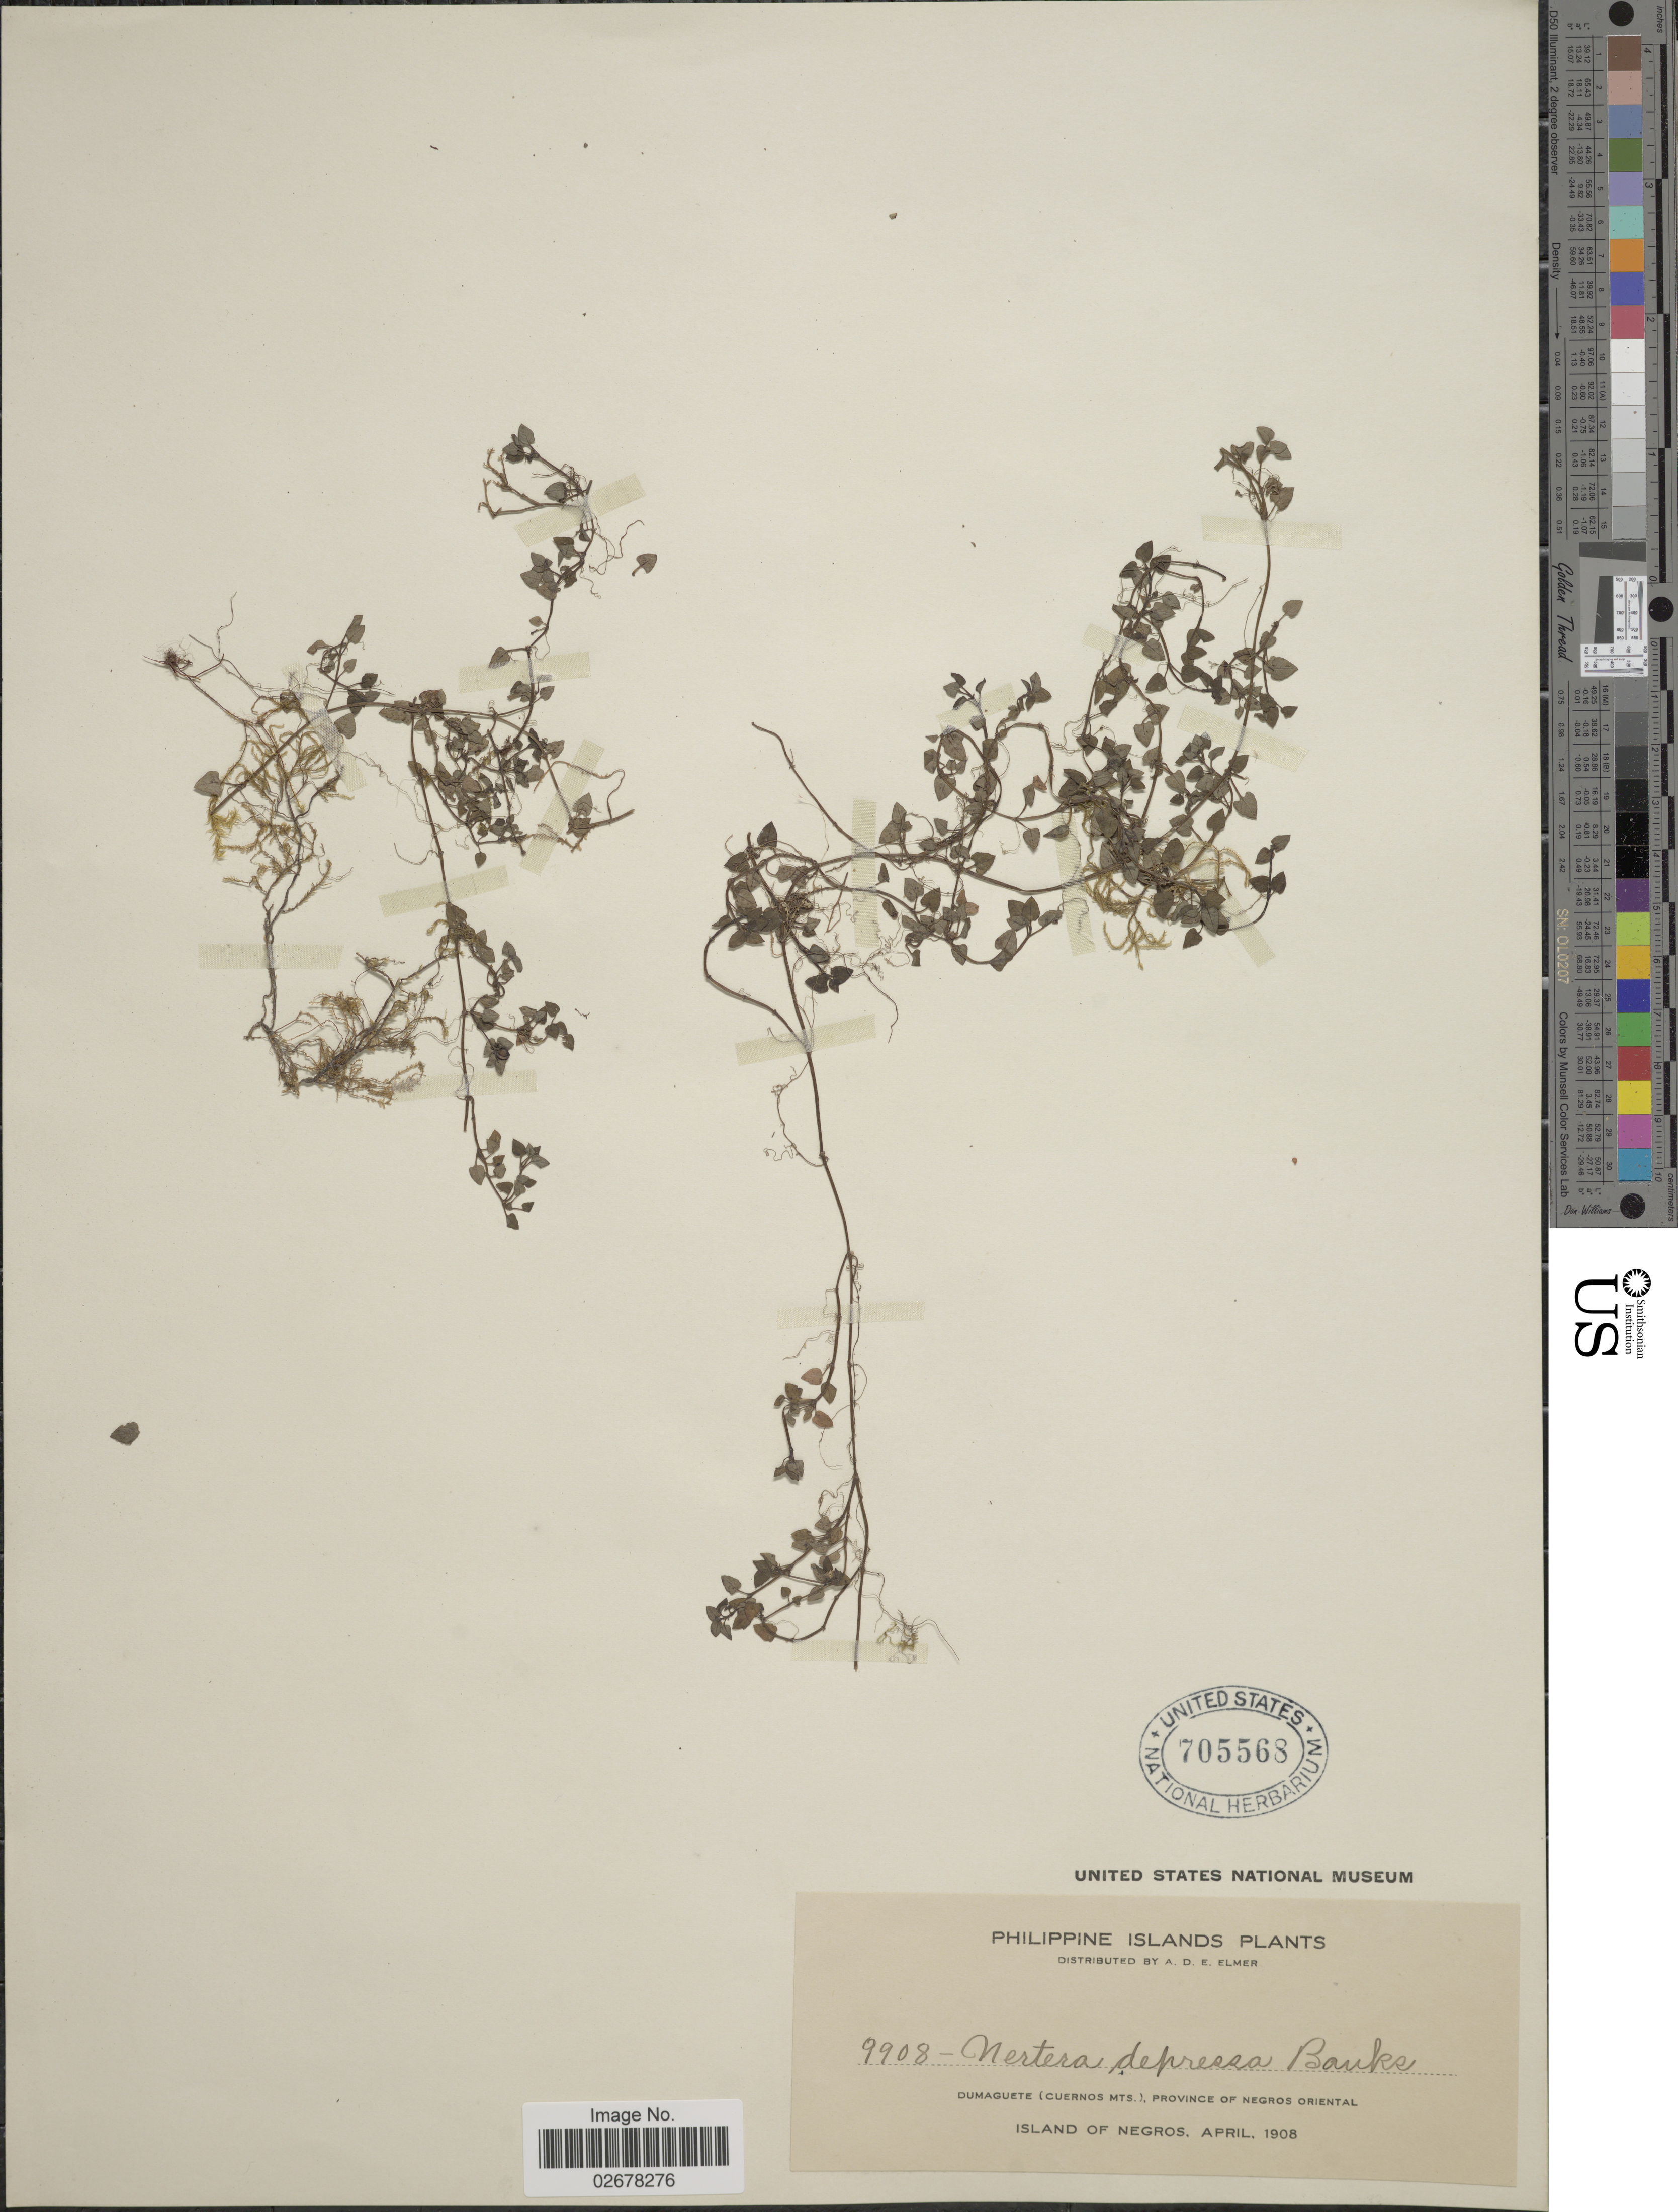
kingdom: Plantae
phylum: Tracheophyta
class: Magnoliopsida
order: Gentianales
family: Rubiaceae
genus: Nertera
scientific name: Nertera depressa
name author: Banks & Sol. ex Gaertn.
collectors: A. D. E. Elmer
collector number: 9908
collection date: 1908-04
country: Philippines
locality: Philippine Islands, Dumaguete (Cuernos Mts.), Province of Negros Oriental.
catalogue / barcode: US 705568